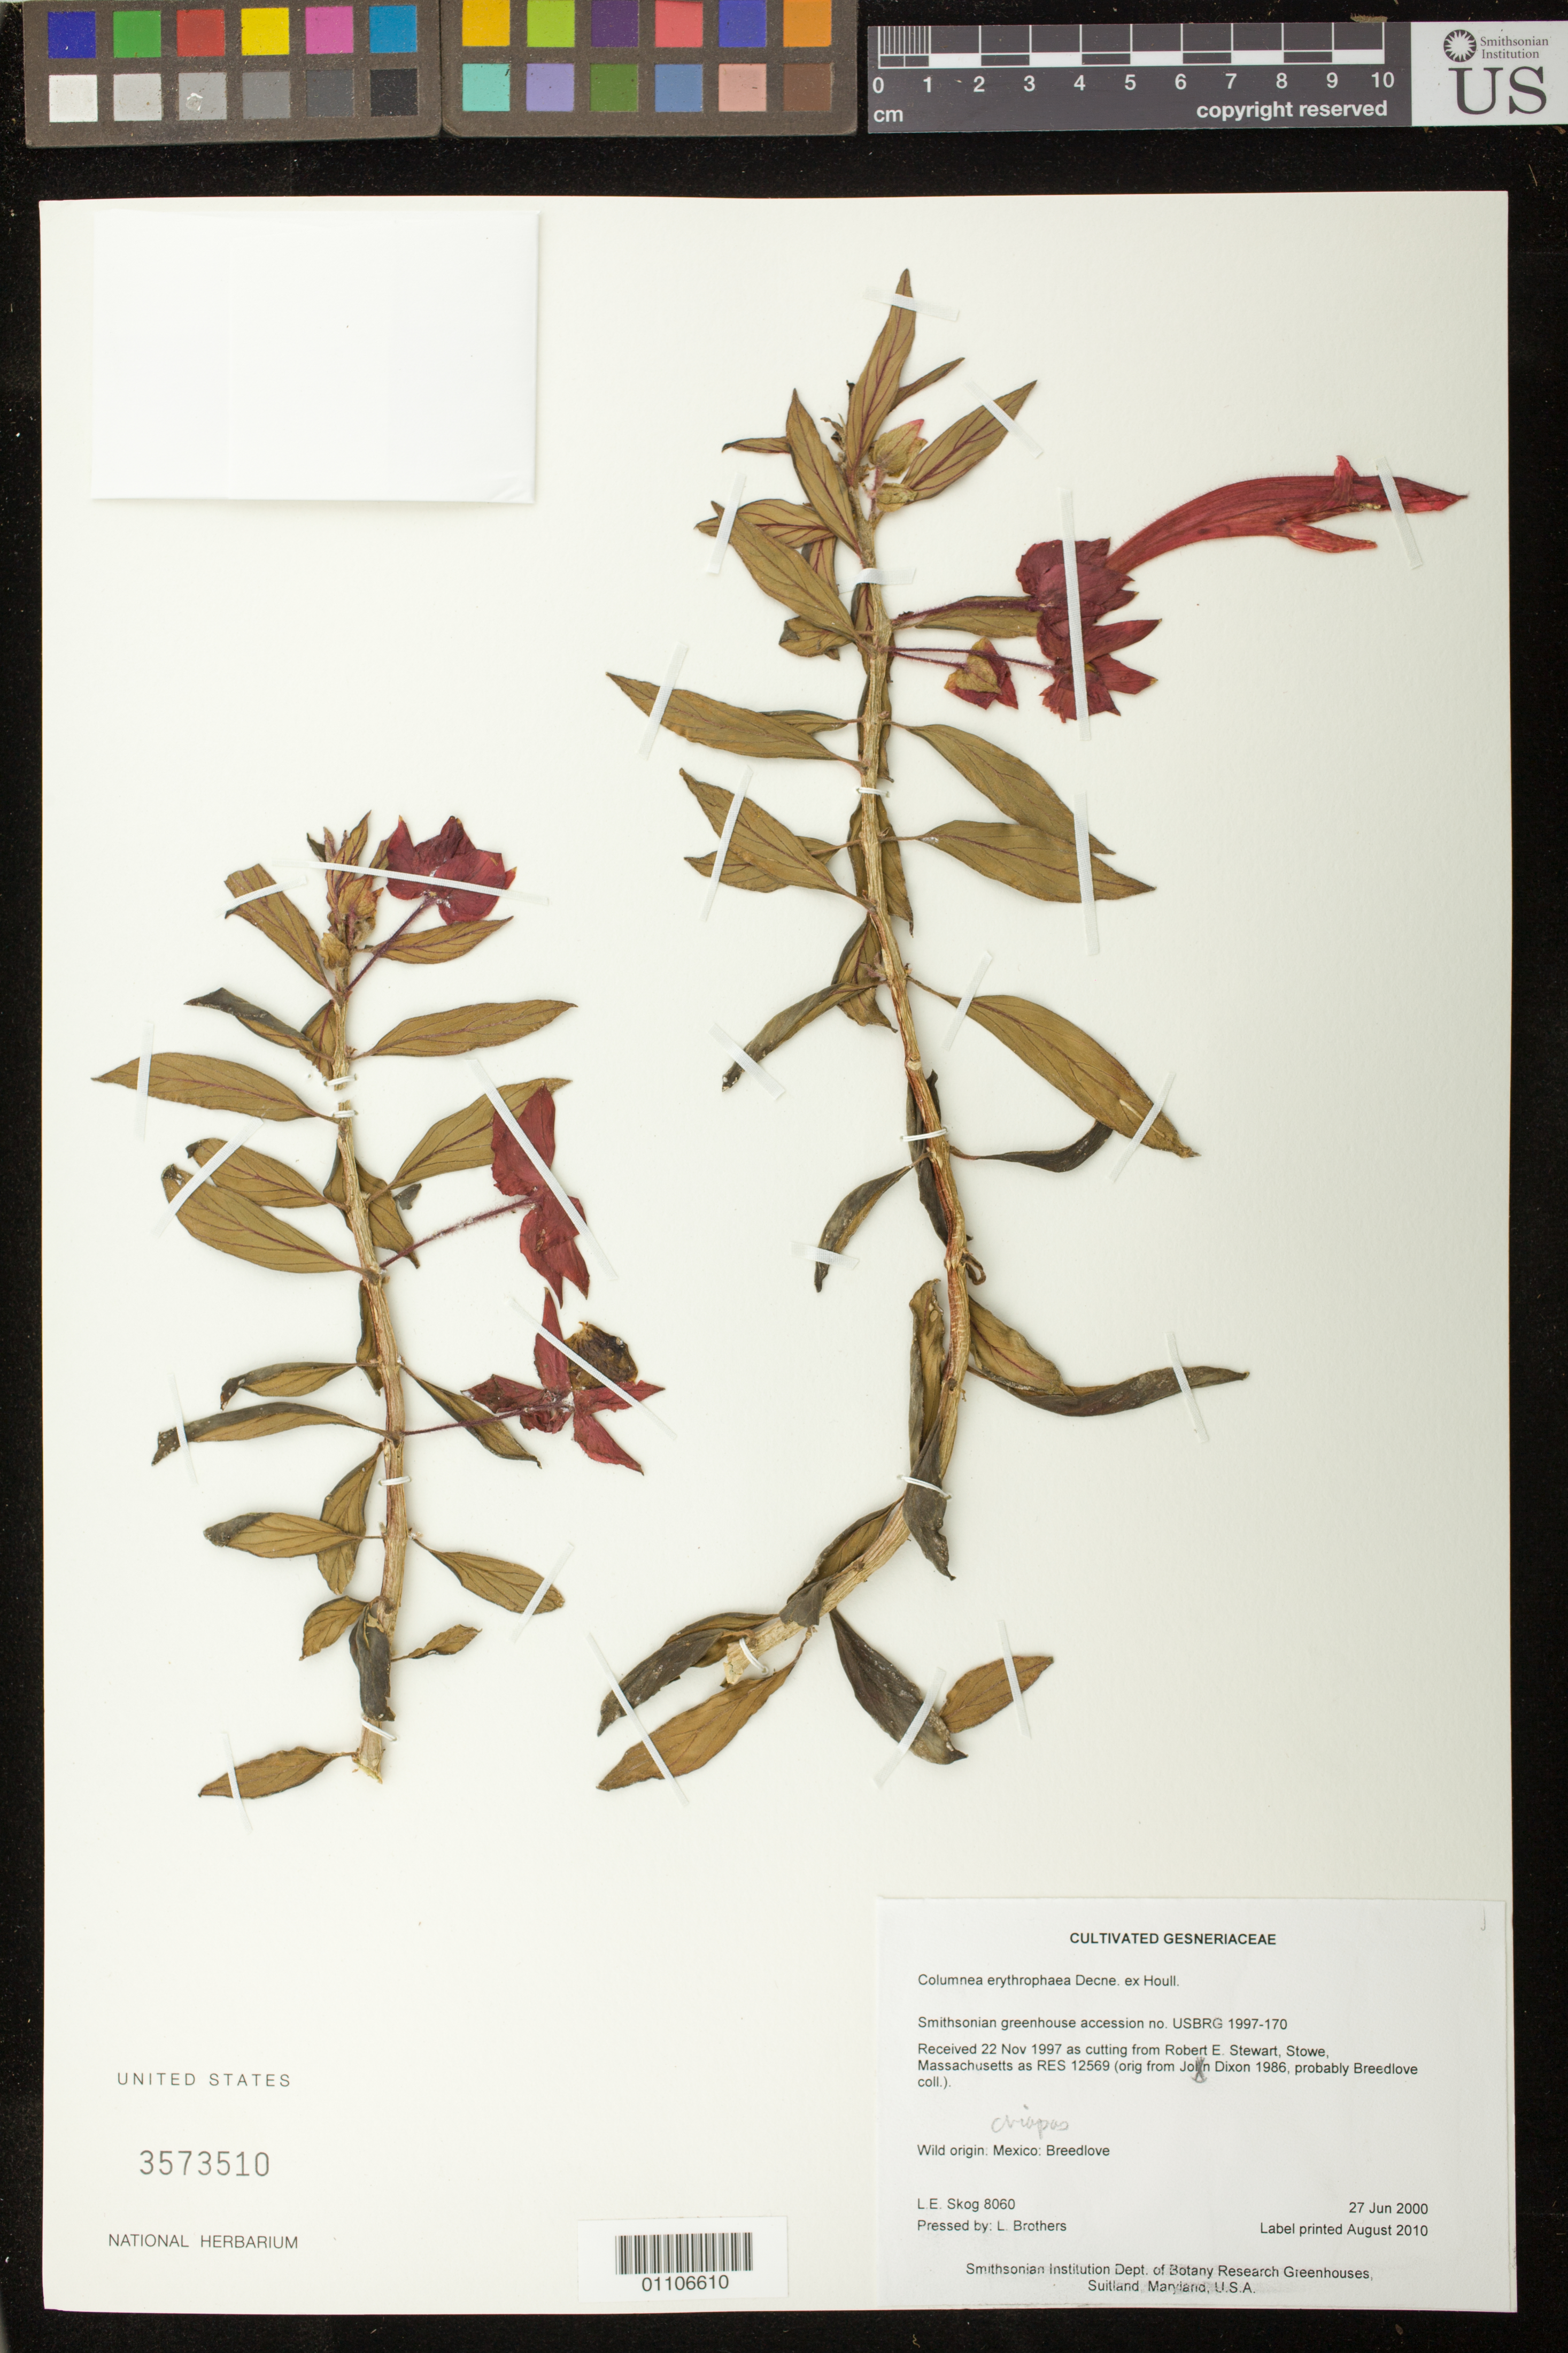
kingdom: Plantae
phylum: Tracheophyta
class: Magnoliopsida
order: Lamiales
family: Gesneriaceae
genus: Columnea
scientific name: Columnea erythrophaea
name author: Decne. ex Houllet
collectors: L. E. Skog & L. Brothers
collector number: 8060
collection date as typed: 27 Jun 2000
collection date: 2000-06-27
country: Mexico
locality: Smithsonian Institution Dept. of Botany Research Greenhouses, Suitland, Maryland, U.S.A.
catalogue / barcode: US 3573510